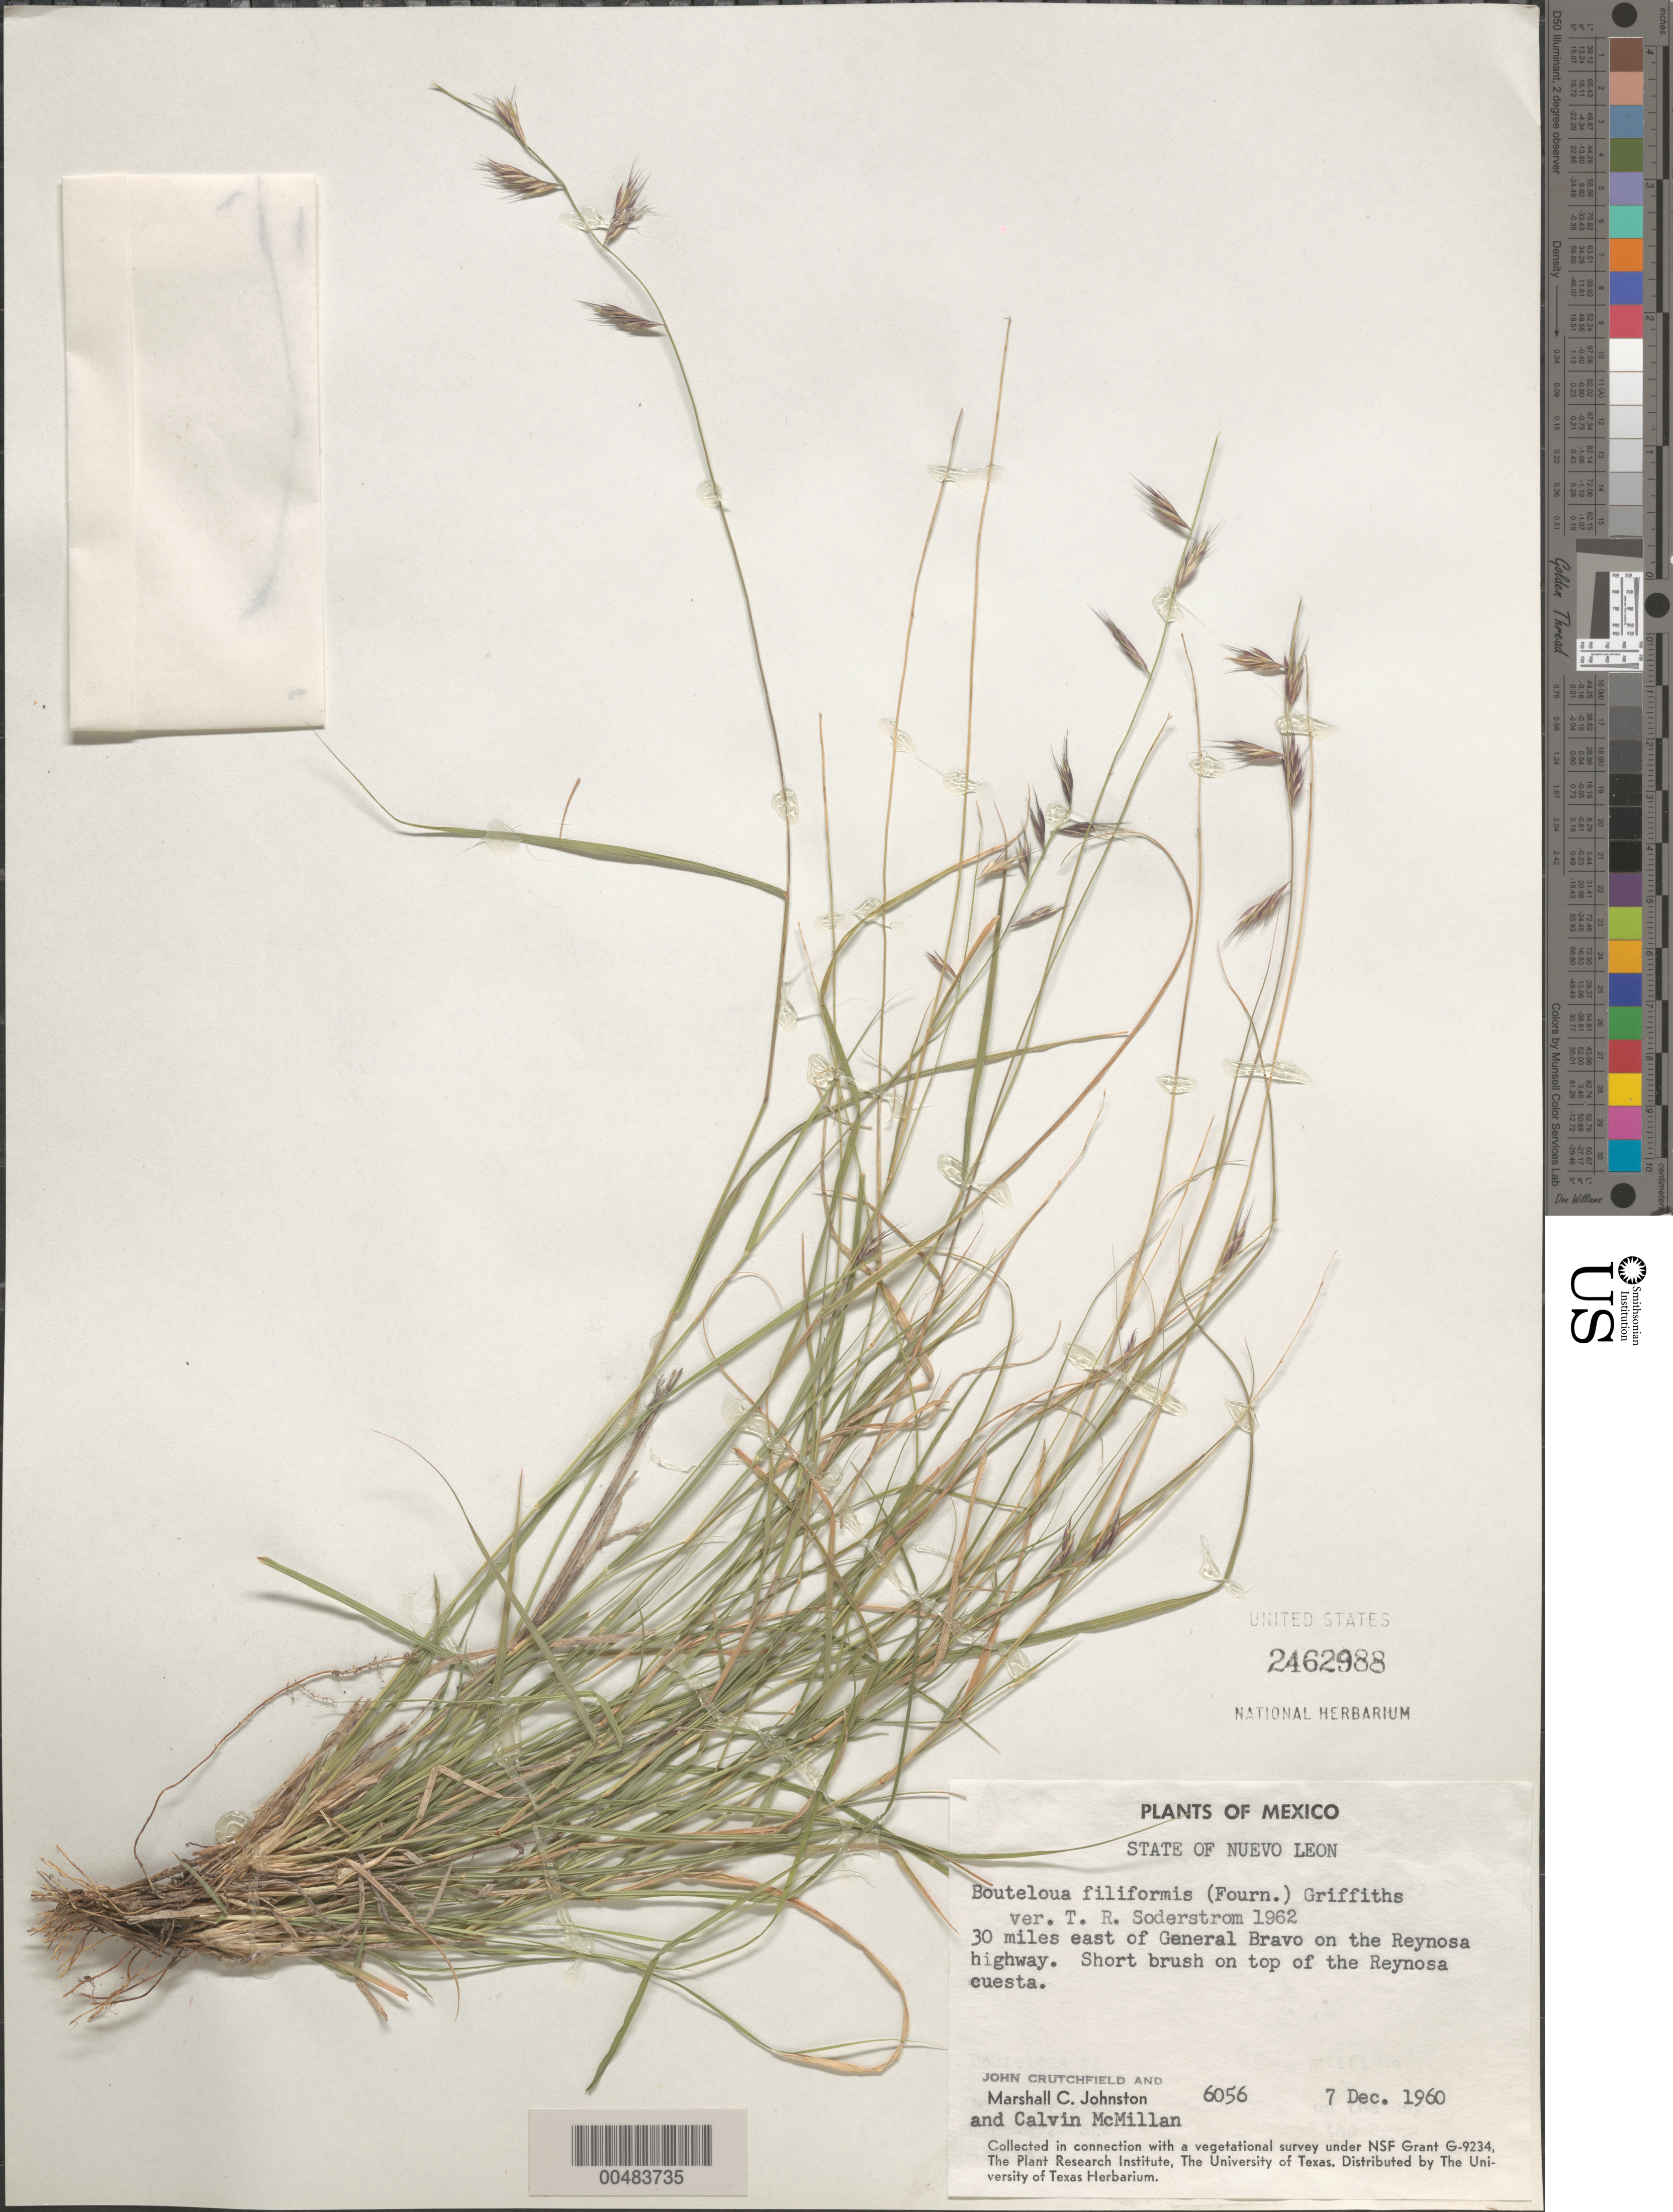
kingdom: Plantae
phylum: Tracheophyta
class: Liliopsida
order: Poales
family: Poaceae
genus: Bouteloua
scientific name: Bouteloua repens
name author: (Kunth) Scribn. & Merr.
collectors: J. Crutchfield, M. Johnston & C. McMillan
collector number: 6056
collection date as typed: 7 Dec 1960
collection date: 1960-12-07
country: Mexico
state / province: Nuevo León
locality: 30 mi E of General Bravo on the Reynosa hwy, top of the Reynosa cuesta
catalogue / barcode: US 2462988